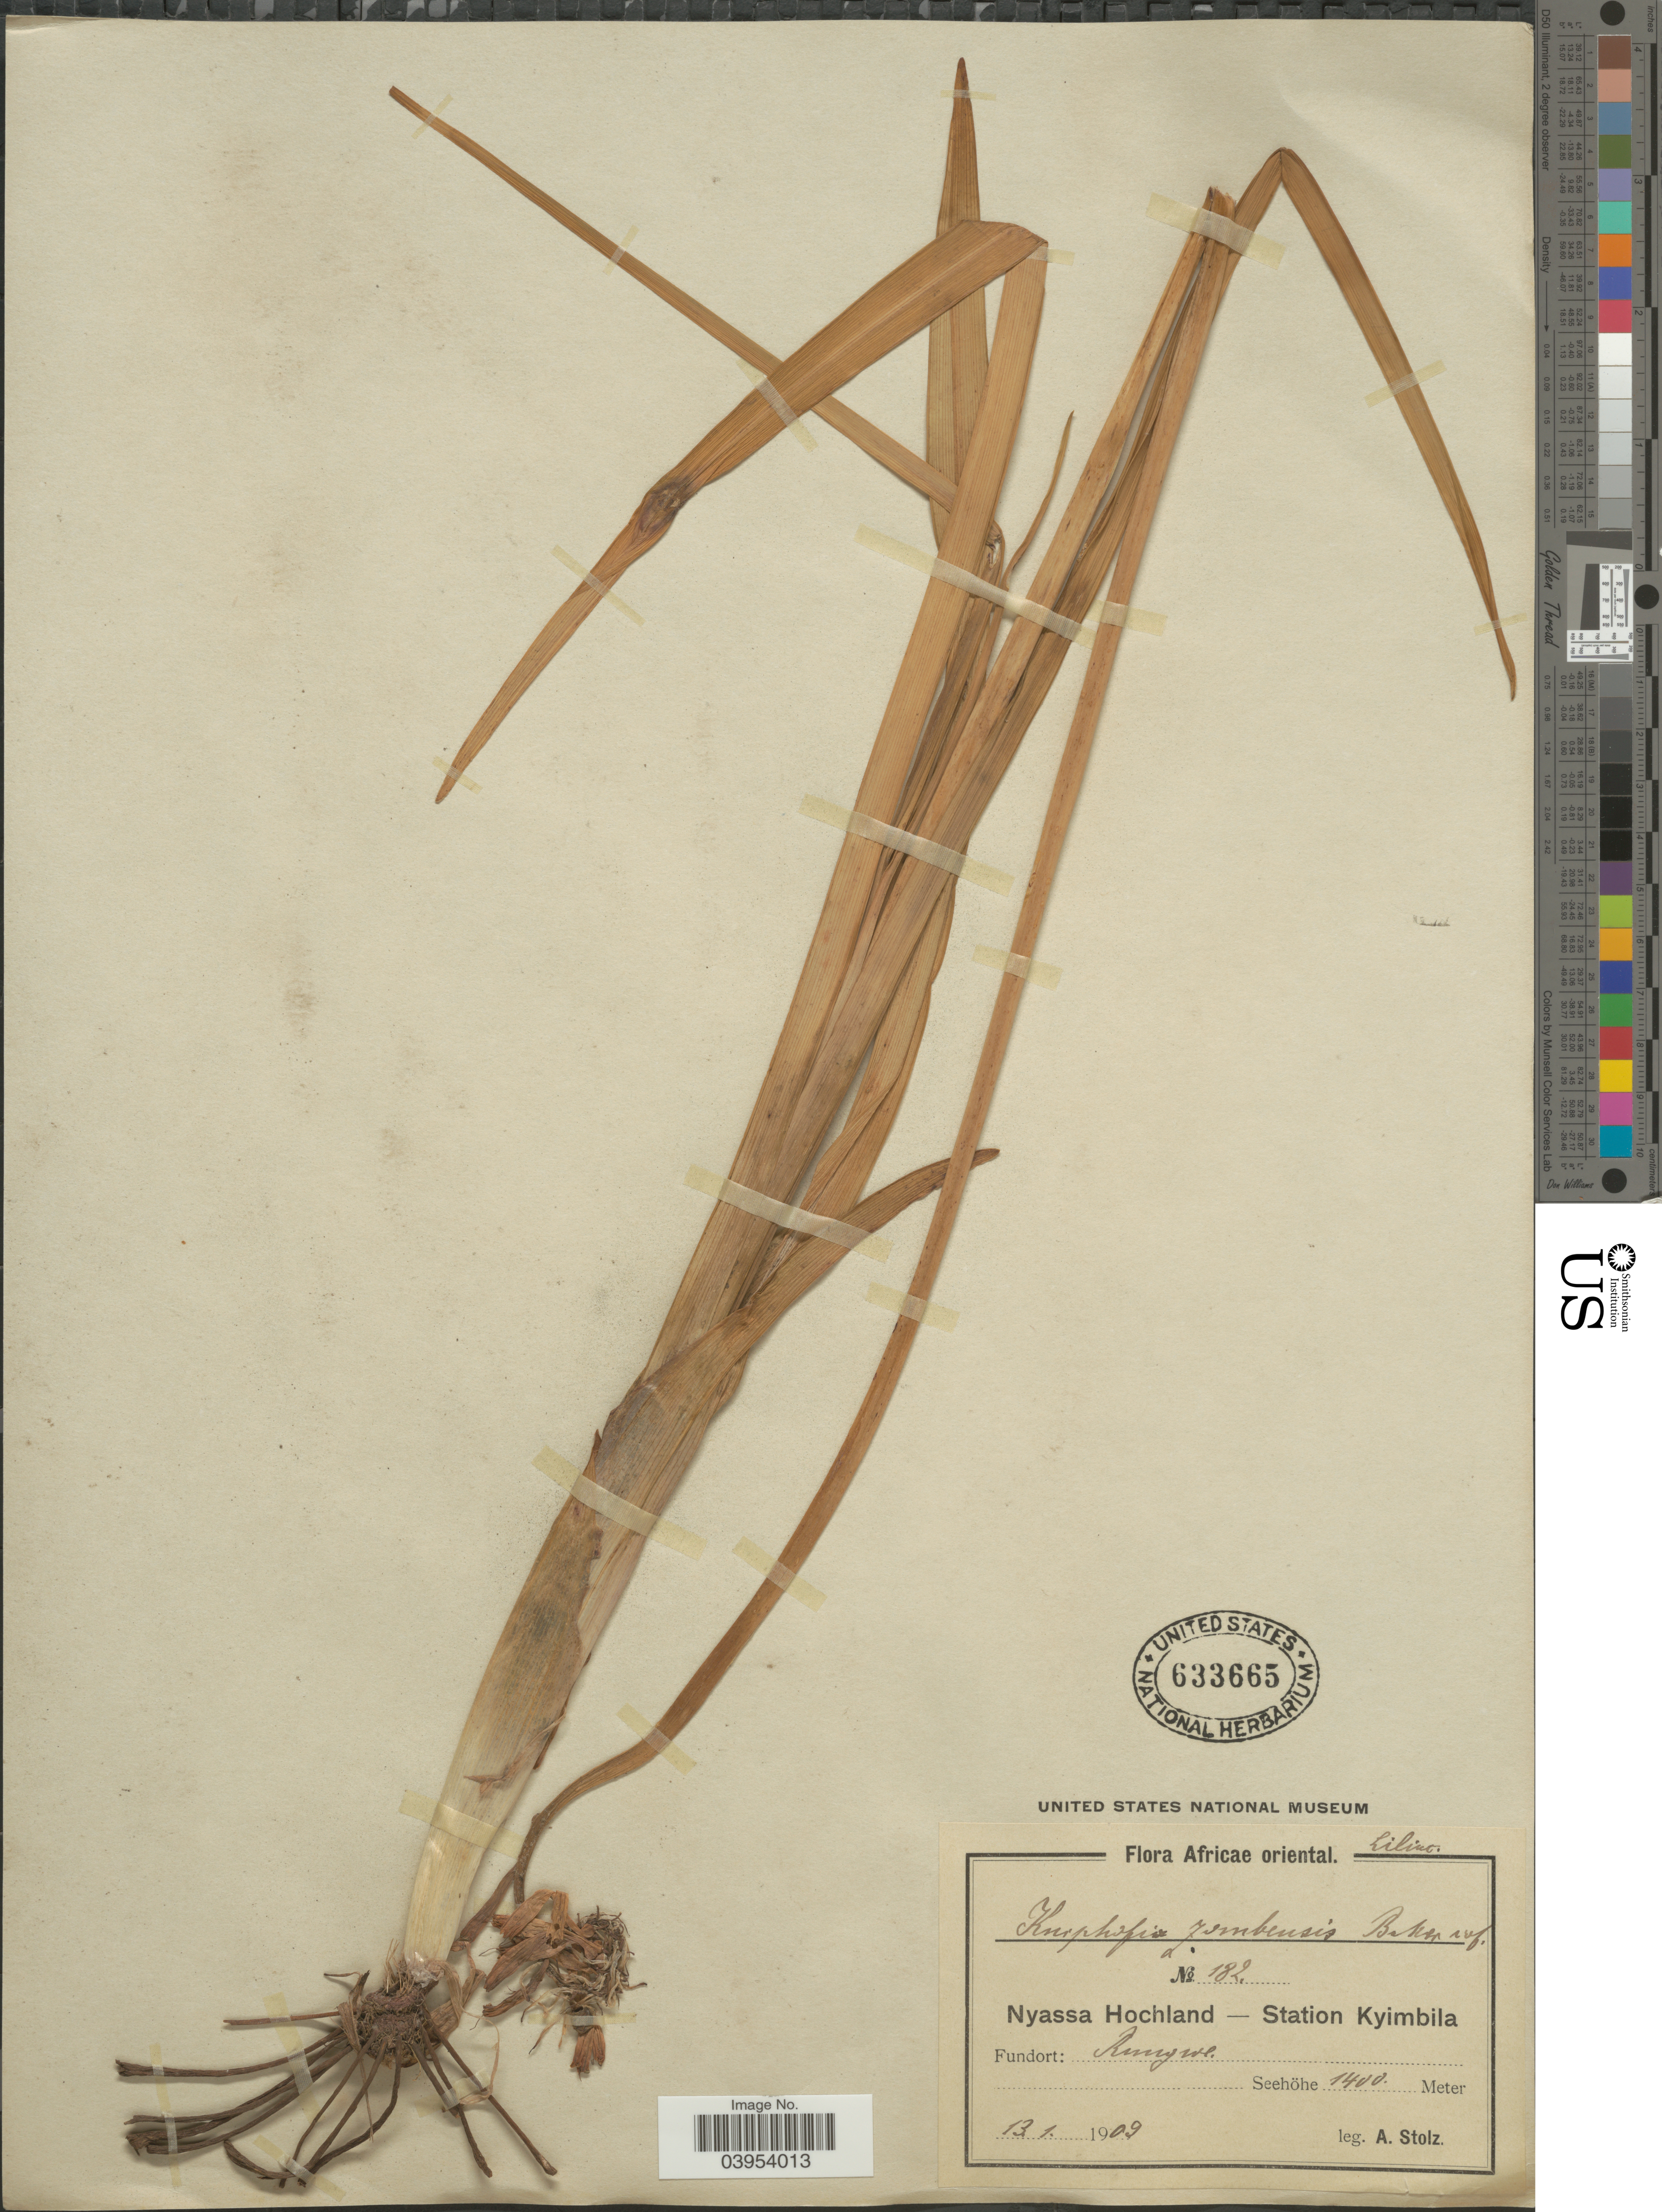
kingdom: Plantae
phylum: Tracheophyta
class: Liliopsida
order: Asparagales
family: Asphodelaceae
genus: Kniphofia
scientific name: Kniphofia zombensis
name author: Baker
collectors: A. Stolz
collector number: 182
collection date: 1909-01-13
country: Tanzania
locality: Africae oriental. Nyassa Hochland - Station Kyimbila. Fundort: Rungwe.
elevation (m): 1400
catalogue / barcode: US 633665